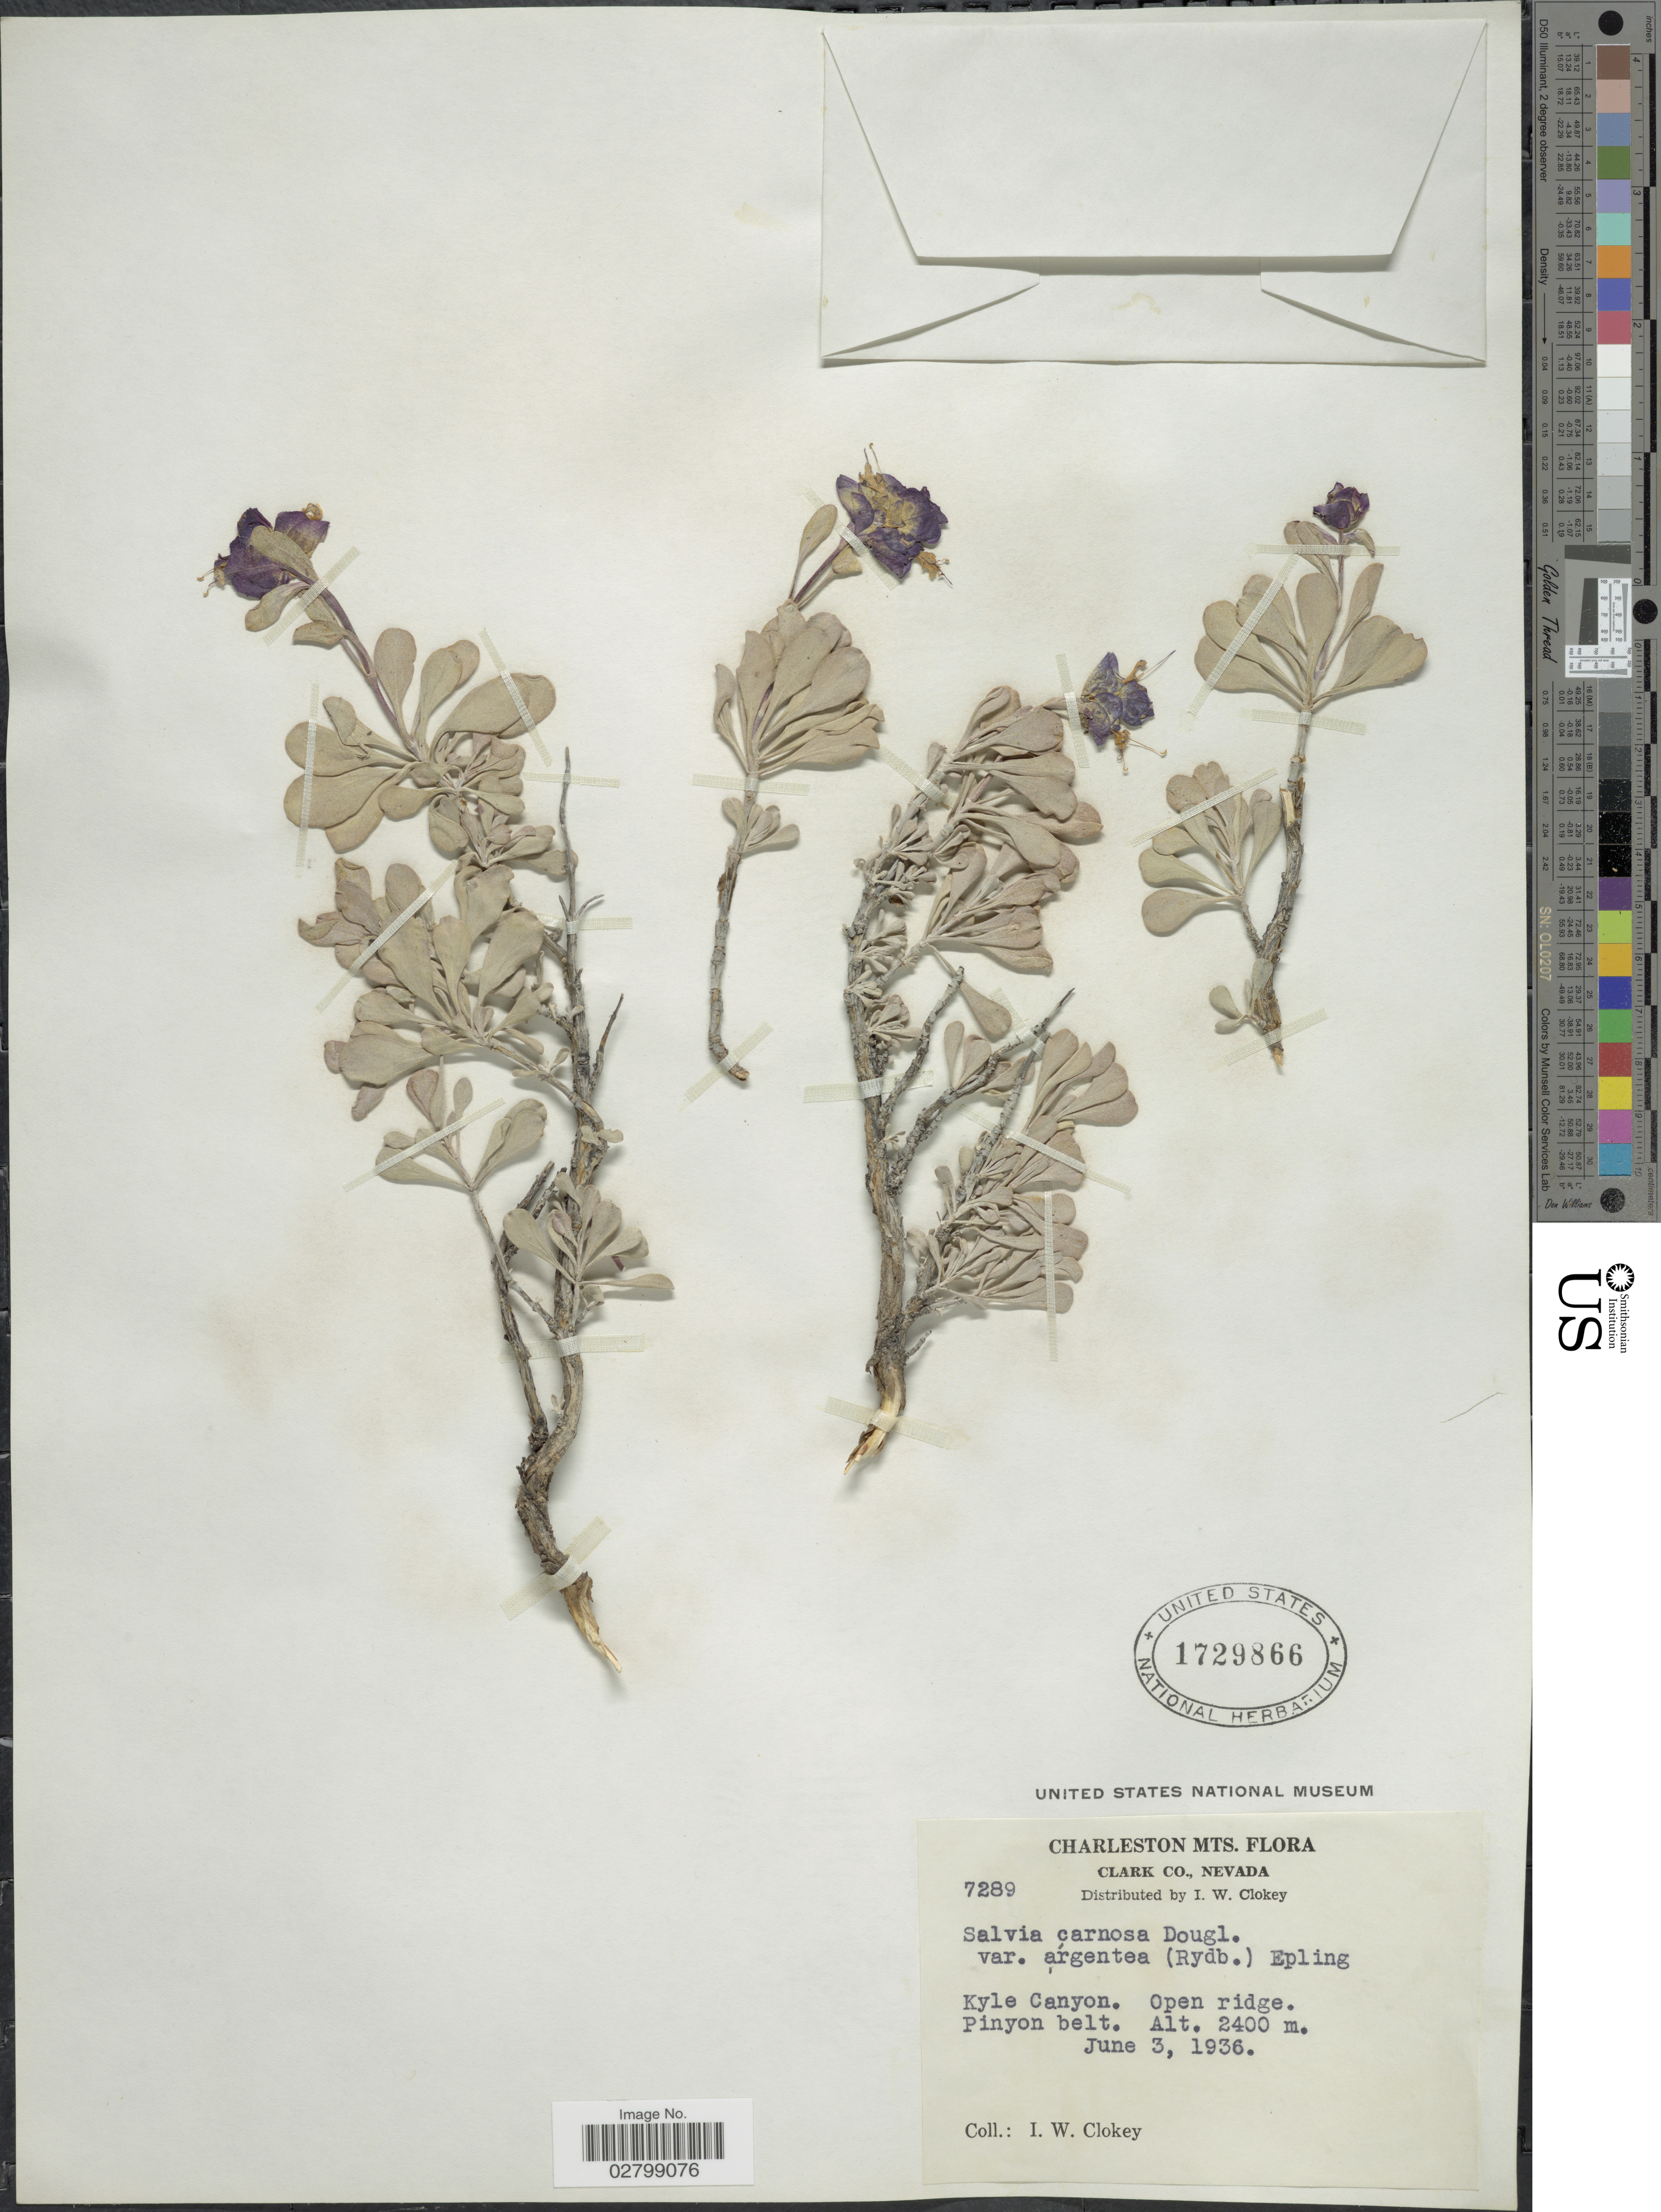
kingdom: Plantae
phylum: Tracheophyta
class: Magnoliopsida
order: Lamiales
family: Lamiaceae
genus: Salvia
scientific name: Salvia carnosa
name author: Douglas ex Greene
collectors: I. W. Clokey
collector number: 7289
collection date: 1936-06-03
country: United States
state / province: Nevada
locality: Charleston Mts., Clark Co., Kyle Canyon.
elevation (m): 2400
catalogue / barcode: US 1729866